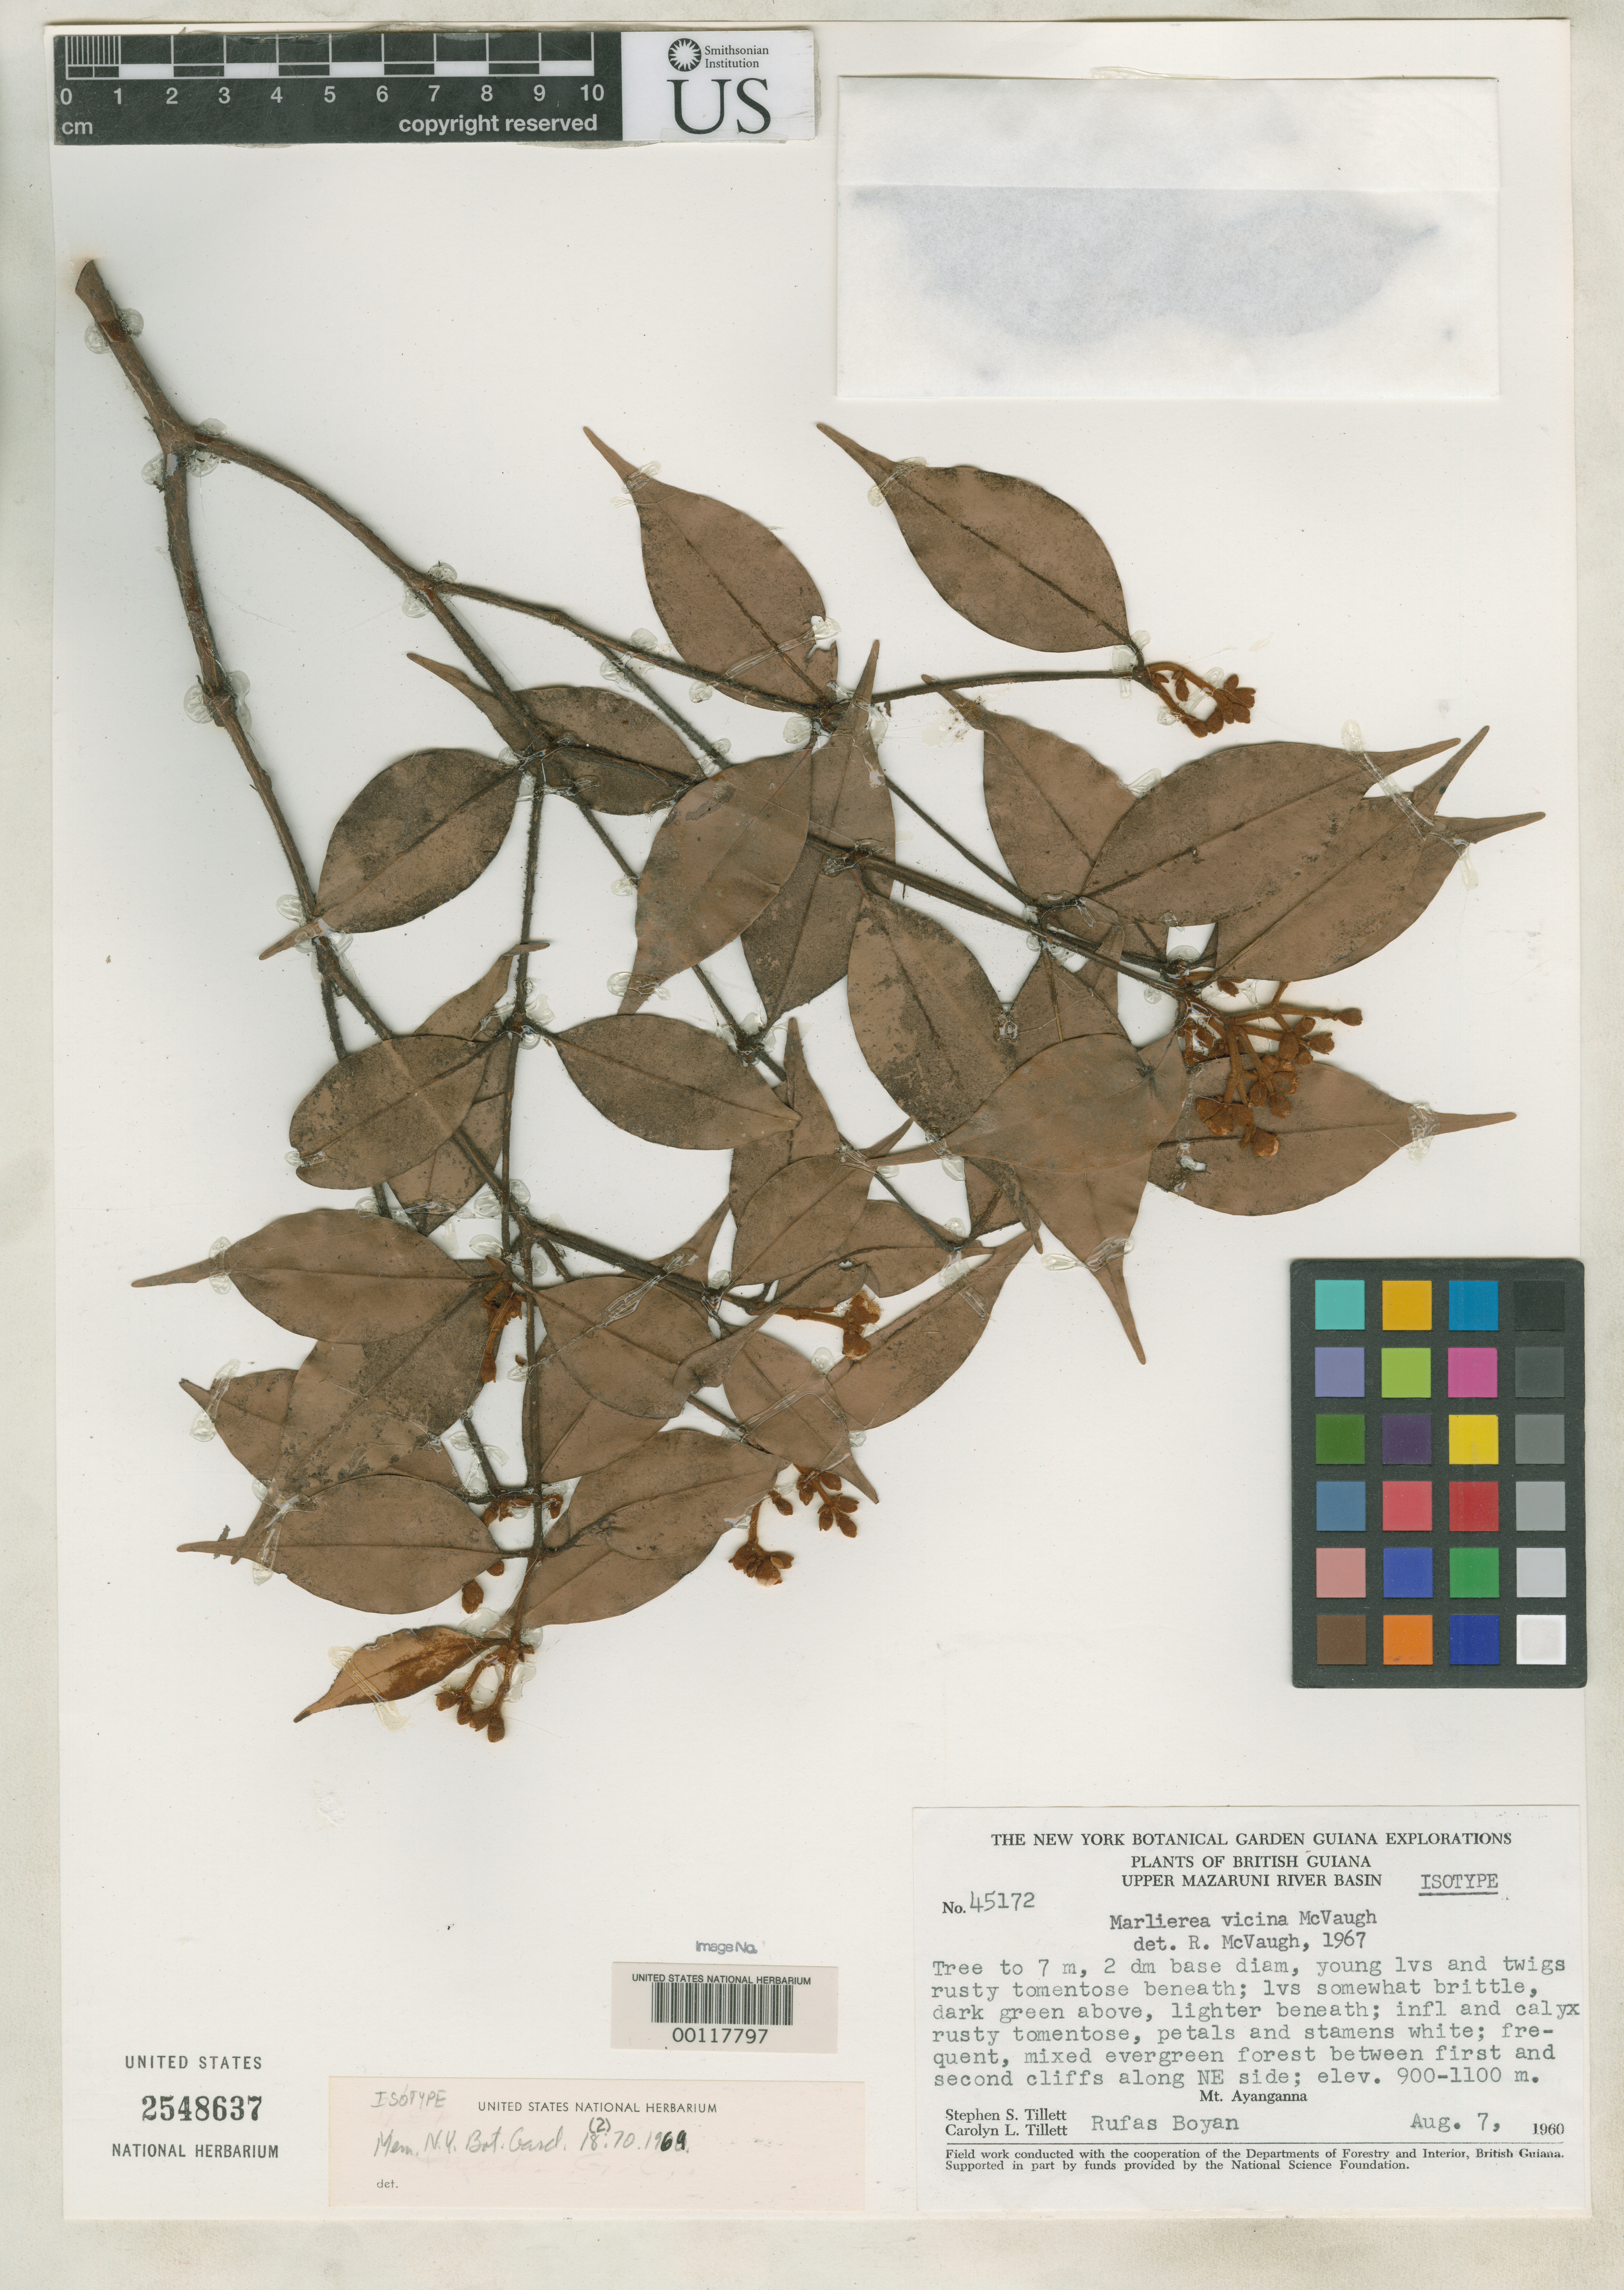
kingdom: Plantae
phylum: Tracheophyta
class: Magnoliopsida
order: Myrtales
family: Myrtaceae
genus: Marlierea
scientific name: Marlierea vicina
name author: McVaugh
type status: Isotype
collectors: S. S. Tillett, C. L. Tillett & R. Boyan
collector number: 45172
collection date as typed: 07 Aug 1960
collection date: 1960-08-07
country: Guyana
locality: Upper Mazaruni River basin, Mt. Ayanganna.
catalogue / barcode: US 2548637